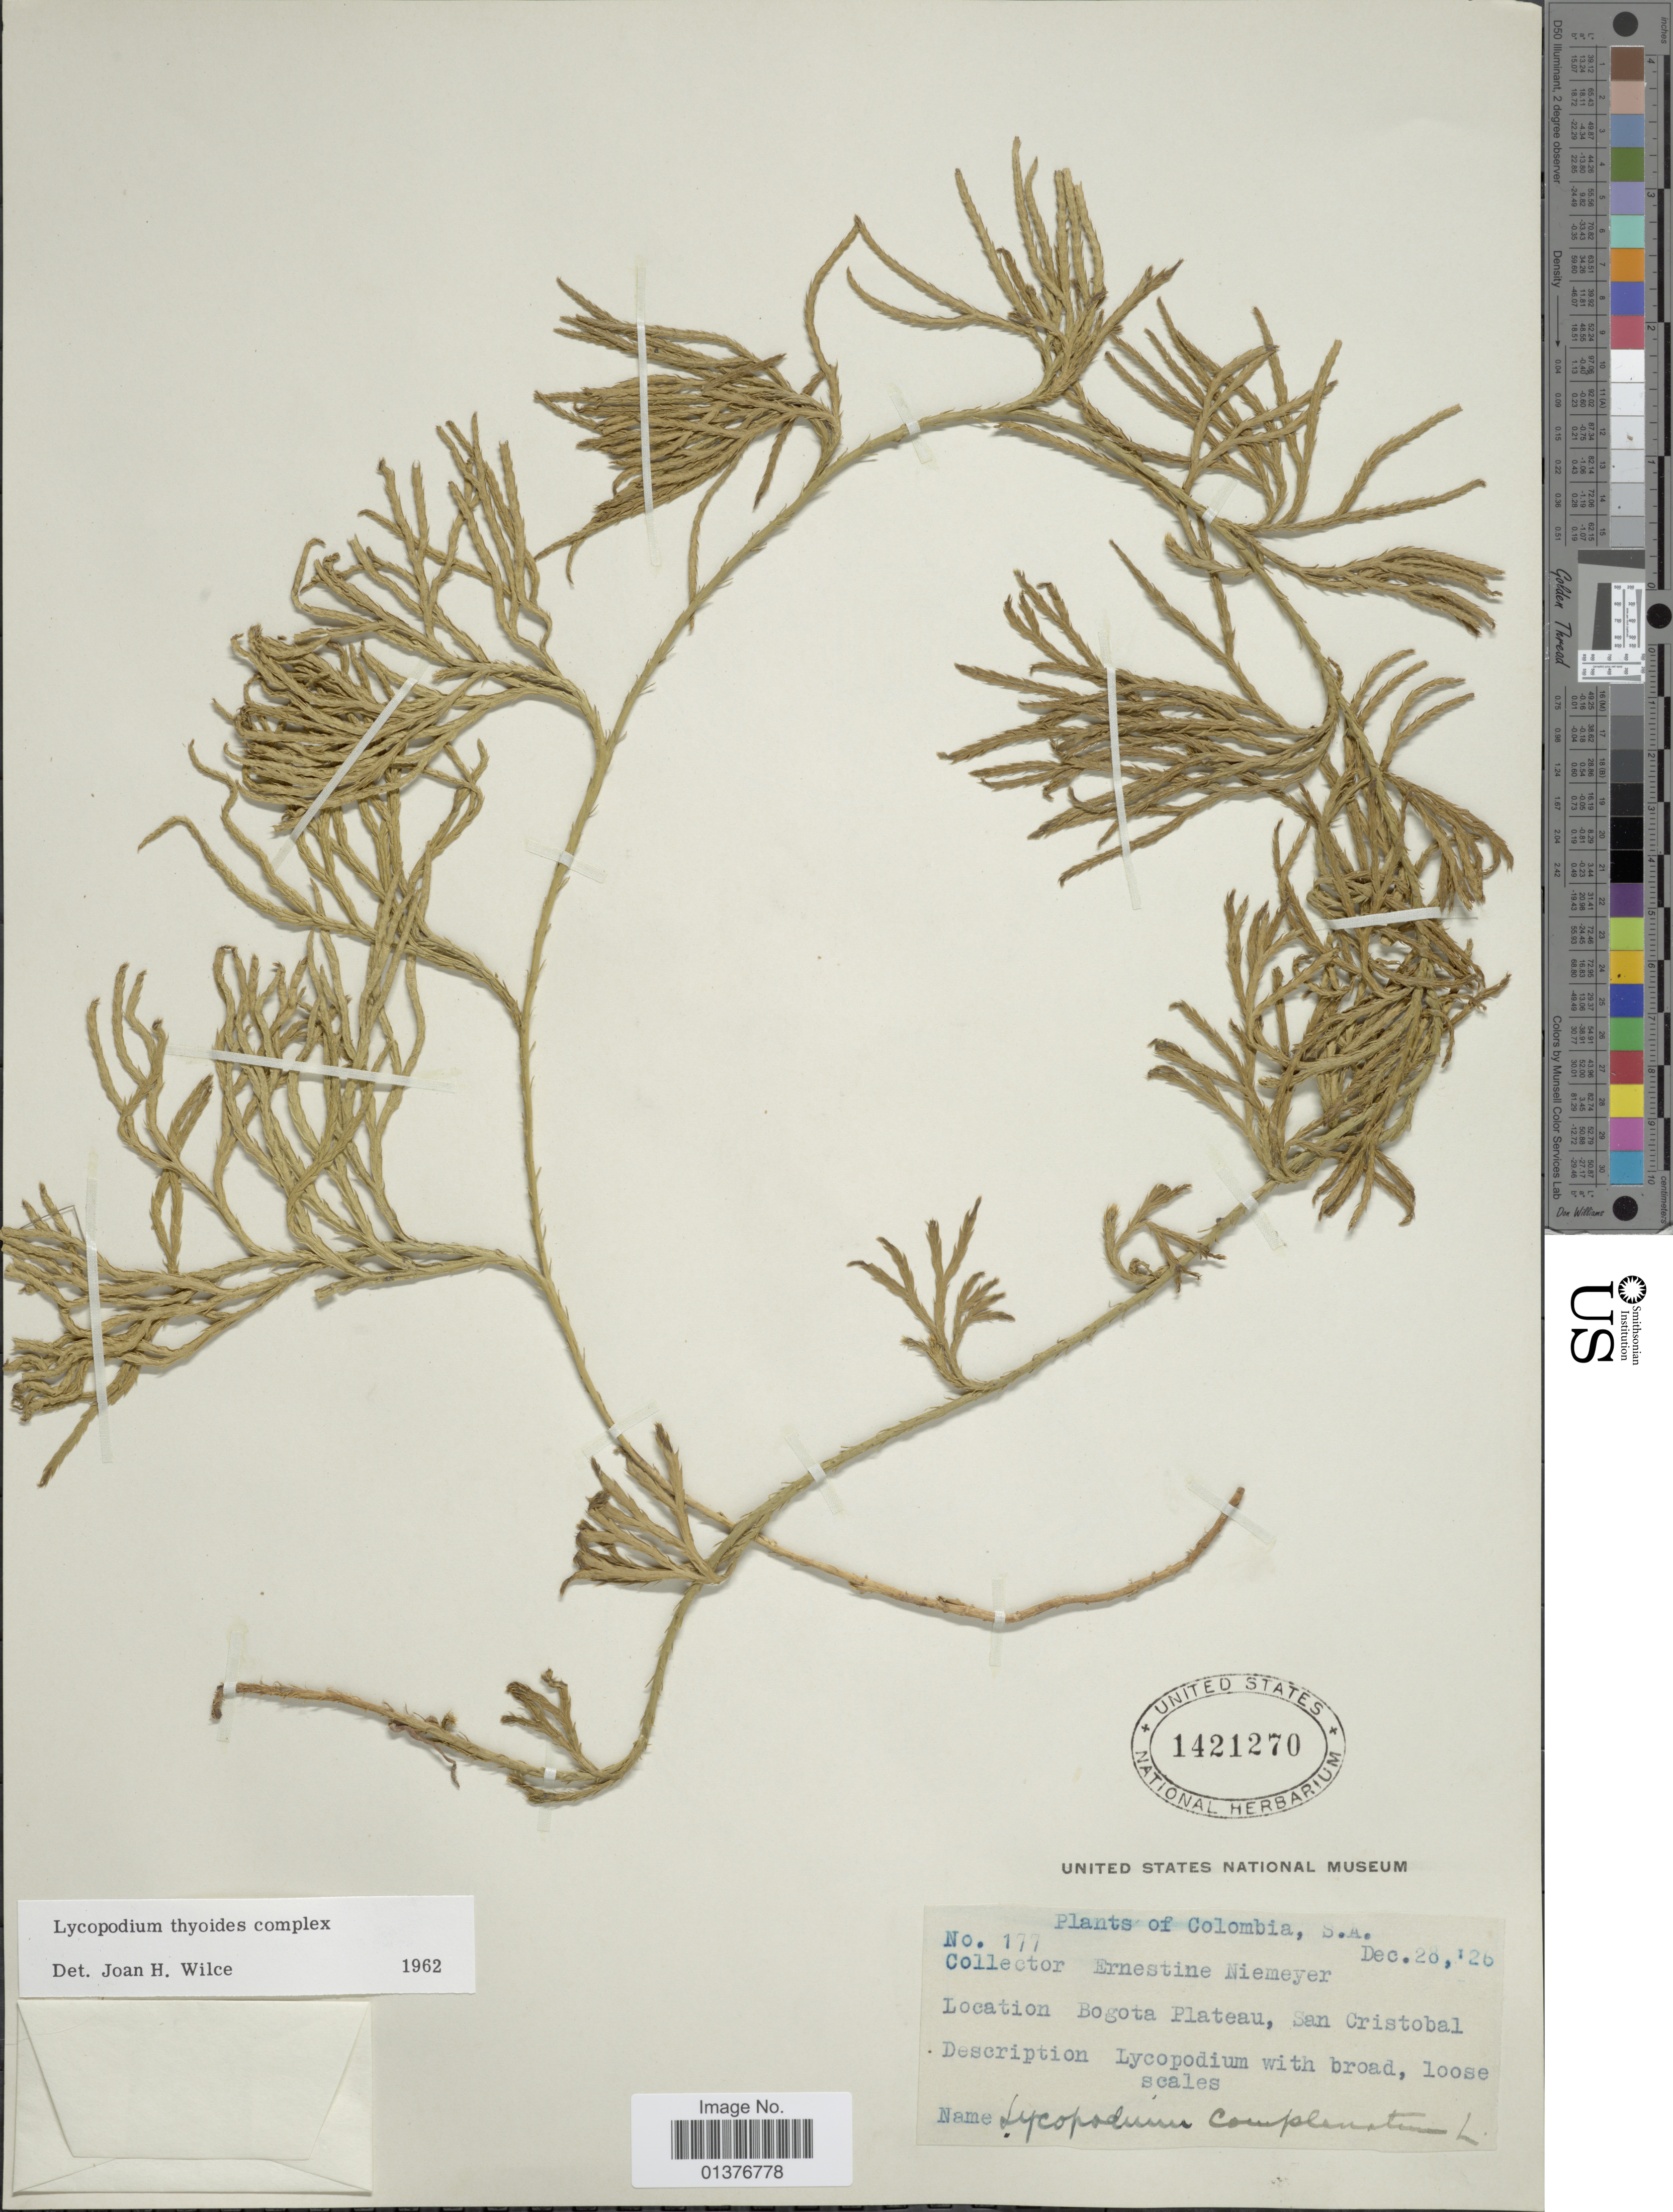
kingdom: Plantae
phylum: Tracheophyta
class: Lycopodiopsida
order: Lycopodiales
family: Lycopodiaceae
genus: Diphasiastrum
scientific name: Diphasiastrum thyoides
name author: (Humb. & Bonpl. ex Willd.) Holub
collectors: E. H. Niemeyer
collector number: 177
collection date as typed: Transcribed d/m/y: 28/12/26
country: Colombia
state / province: Bogota D.C.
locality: Bogota Plateau, San Cristobal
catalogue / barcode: US 1421270